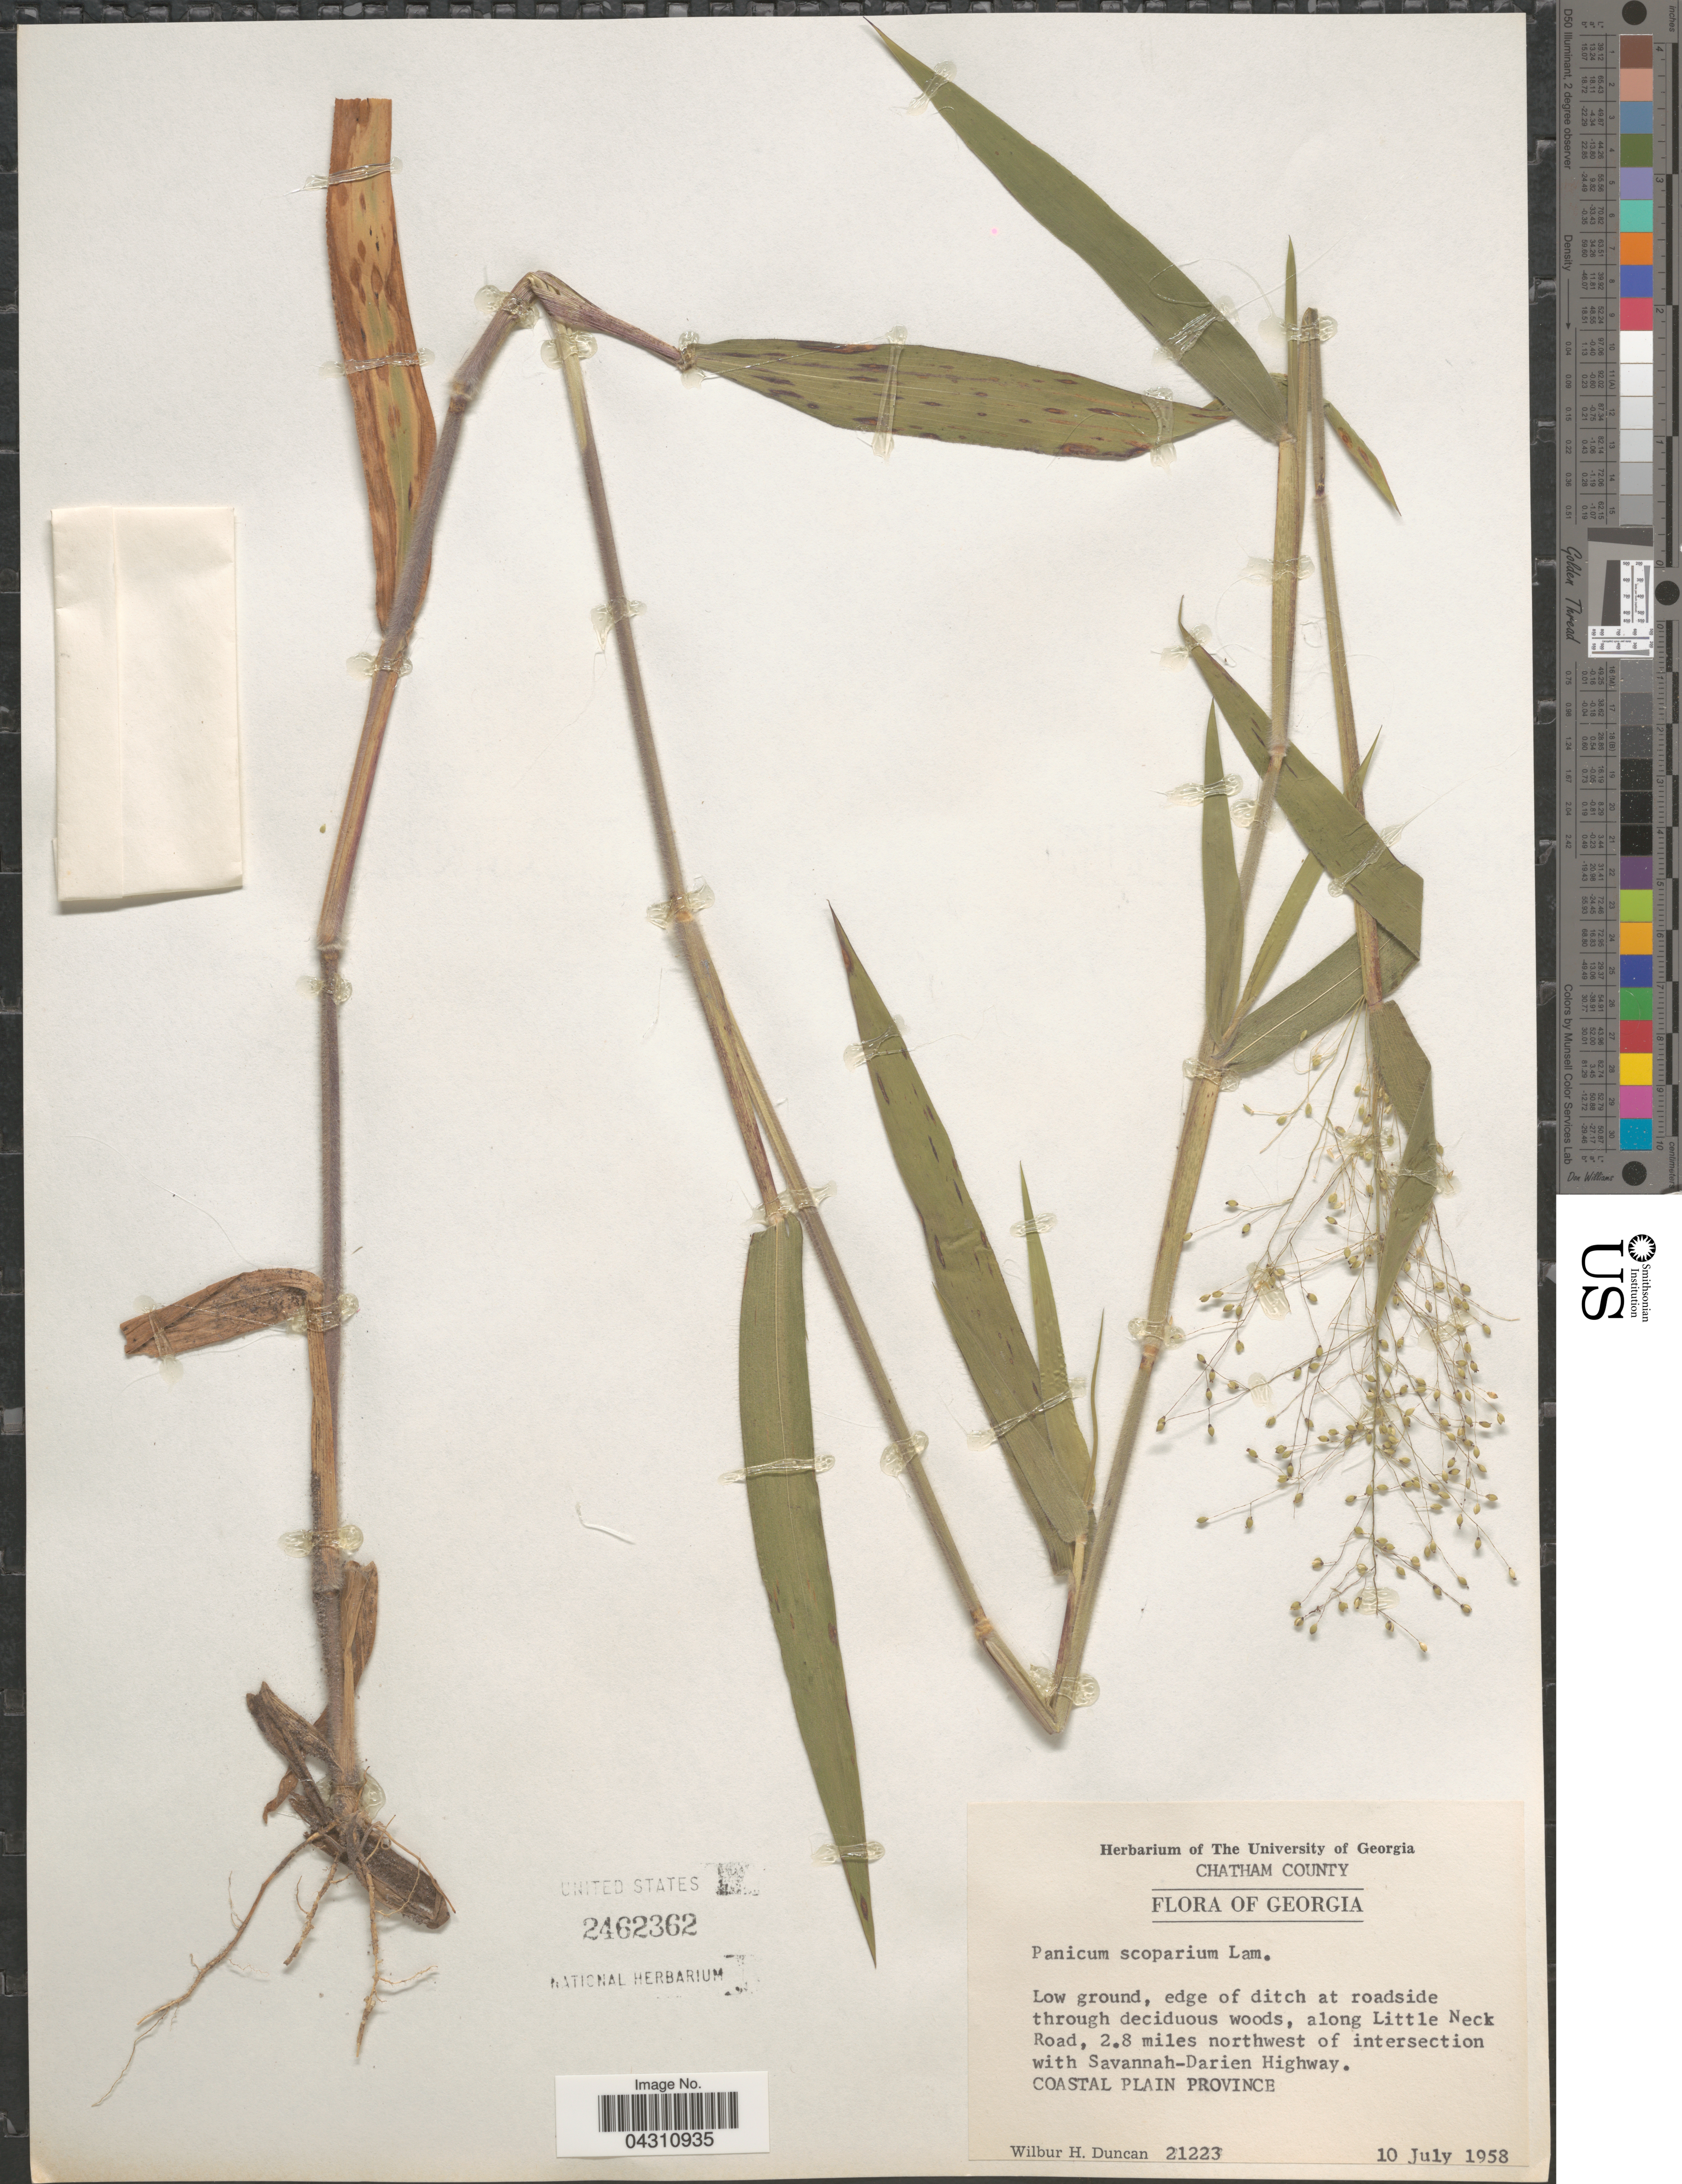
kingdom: Plantae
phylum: Tracheophyta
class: Liliopsida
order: Poales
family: Poaceae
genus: Dichanthelium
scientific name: Dichanthelium scoparium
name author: (Lam.) Gould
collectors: W. H. Duncan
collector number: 21223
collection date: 1958-07-10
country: United States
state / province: Georgia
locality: Chatham County. Low ground, edge of ditch at roadside through deciduous woods, along Little Neck Road, 2.8 miles northwest of intersection with Savannah-Darien Highway. Coastal Plain Province.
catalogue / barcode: US 2462362